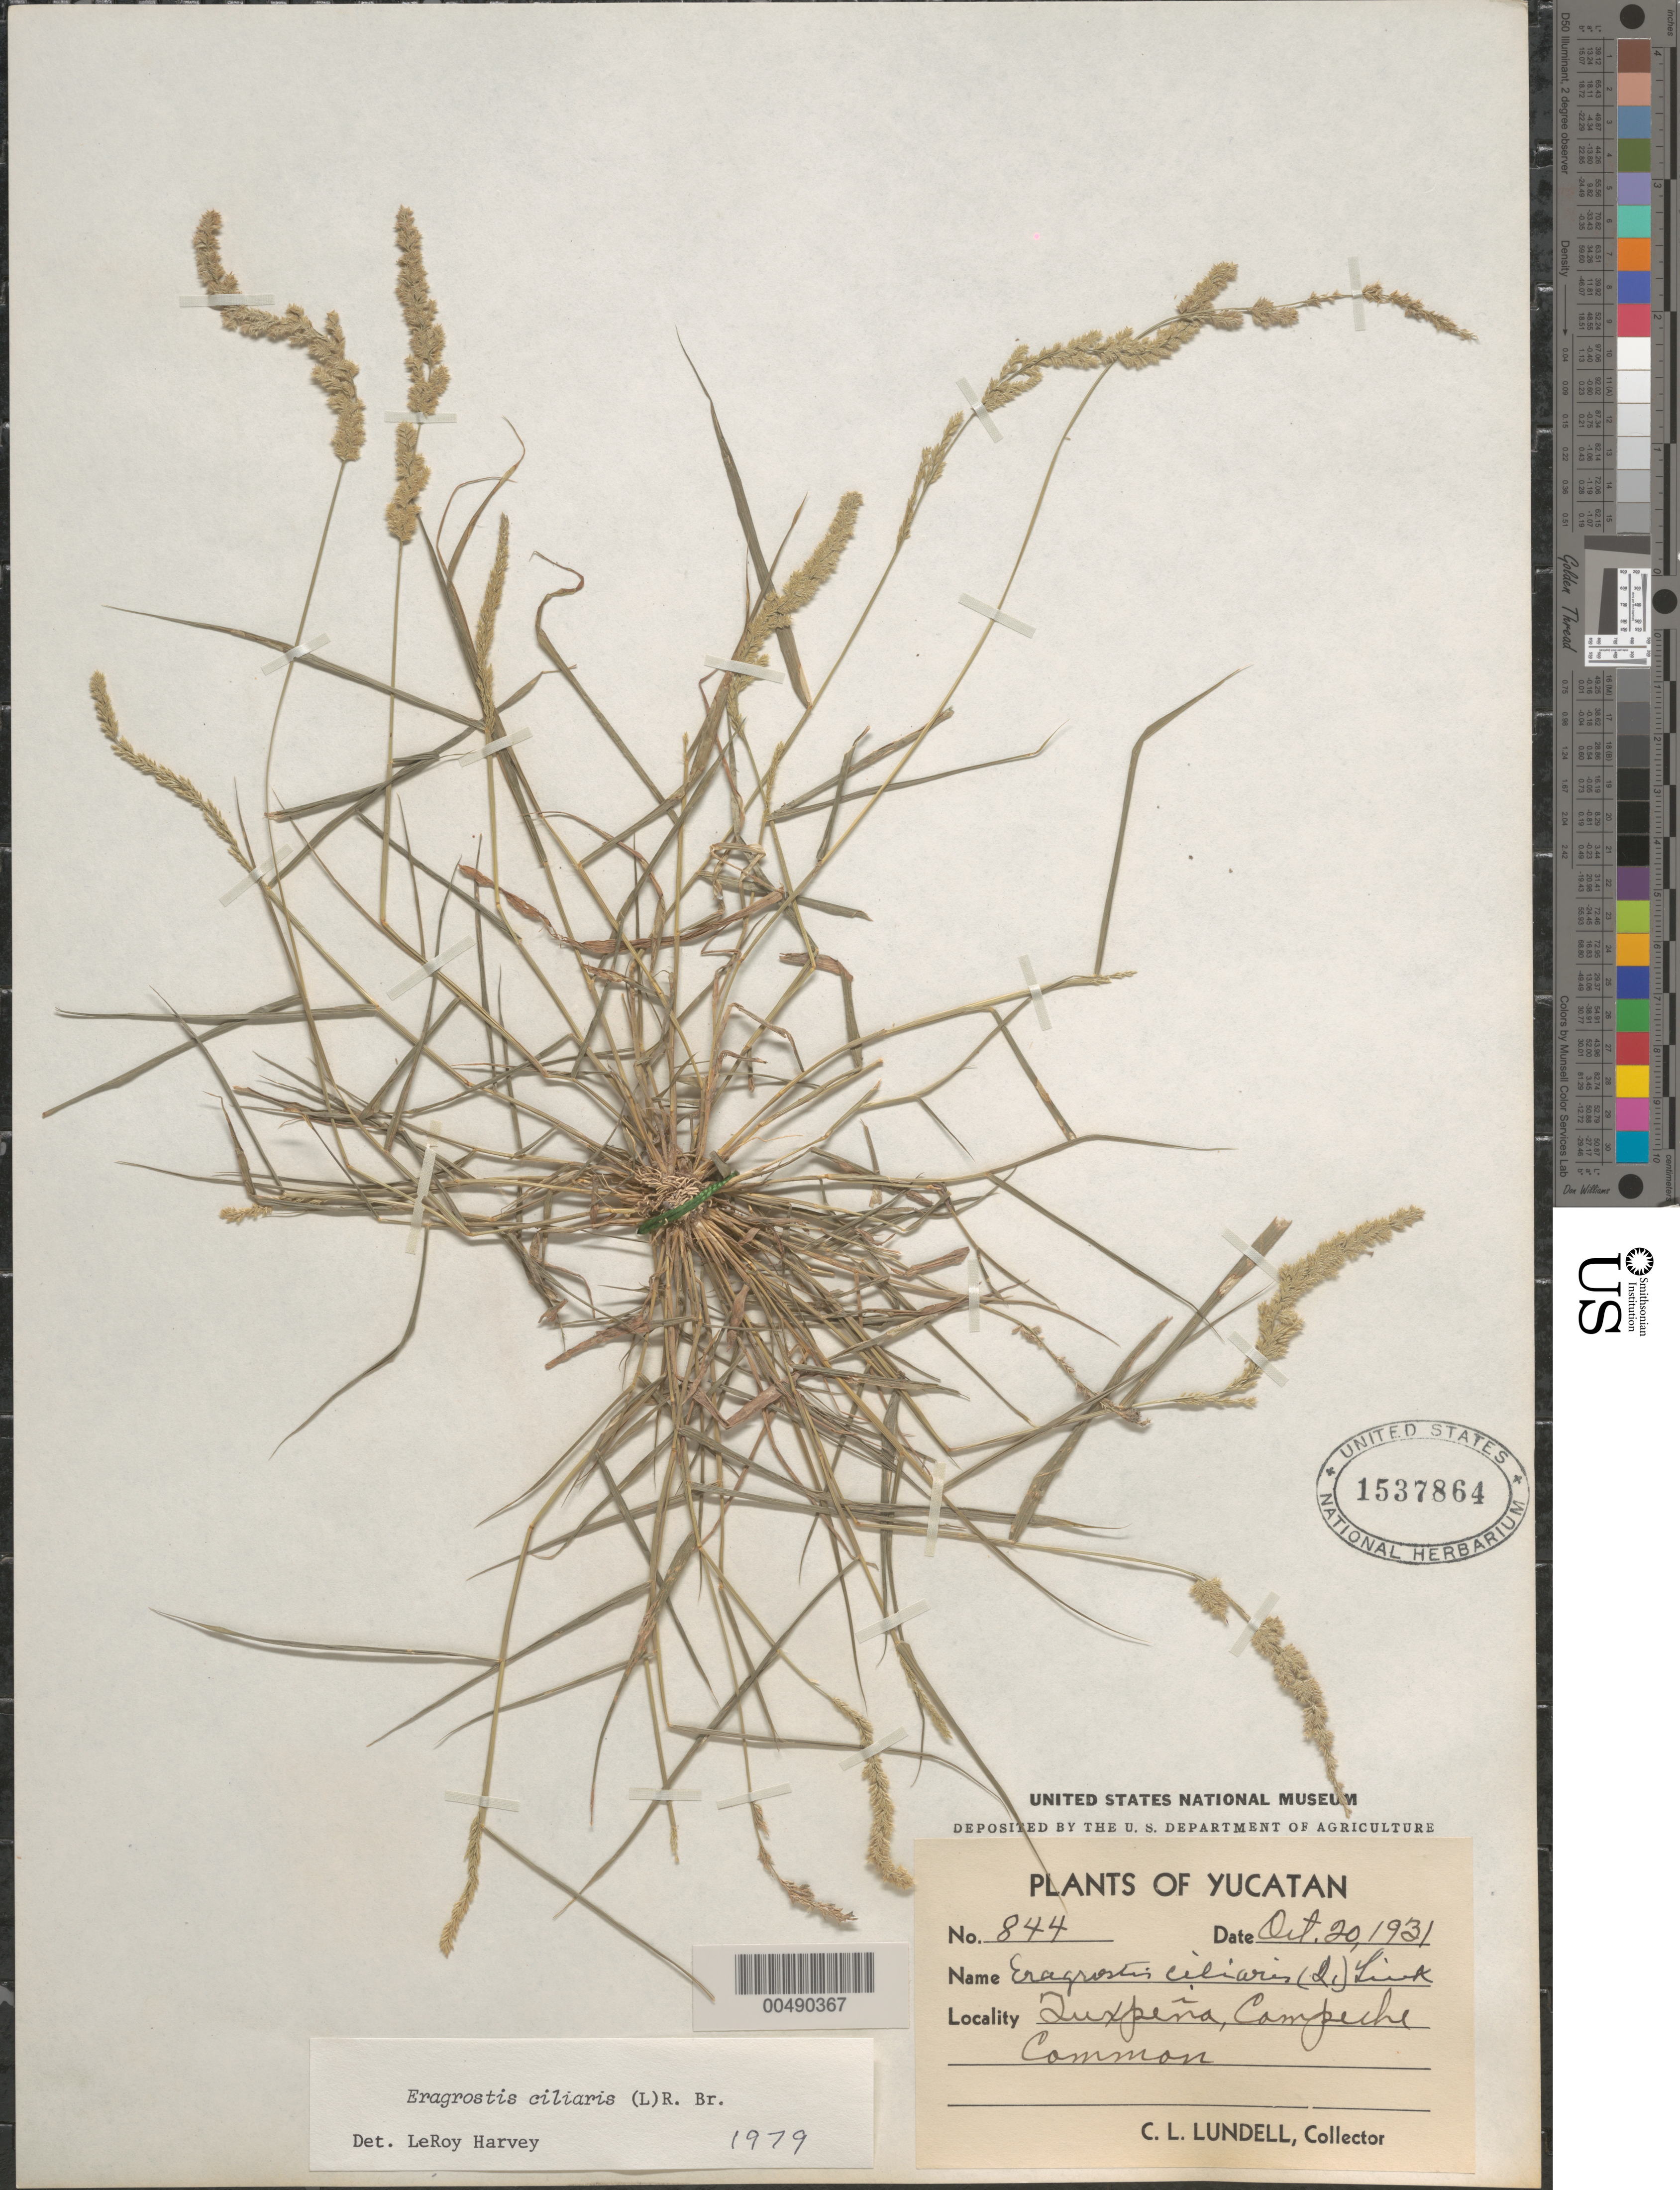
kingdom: Plantae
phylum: Tracheophyta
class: Liliopsida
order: Poales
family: Poaceae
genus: Eragrostis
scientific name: Eragrostis ciliaris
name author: (L.) R. Br.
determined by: Harvey, L. H.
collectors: C. L. Lundell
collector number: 844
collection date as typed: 20 Oct 1931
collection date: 1931-10-20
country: Mexico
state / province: Chiapas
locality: Tuxpeña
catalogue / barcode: US 1537864